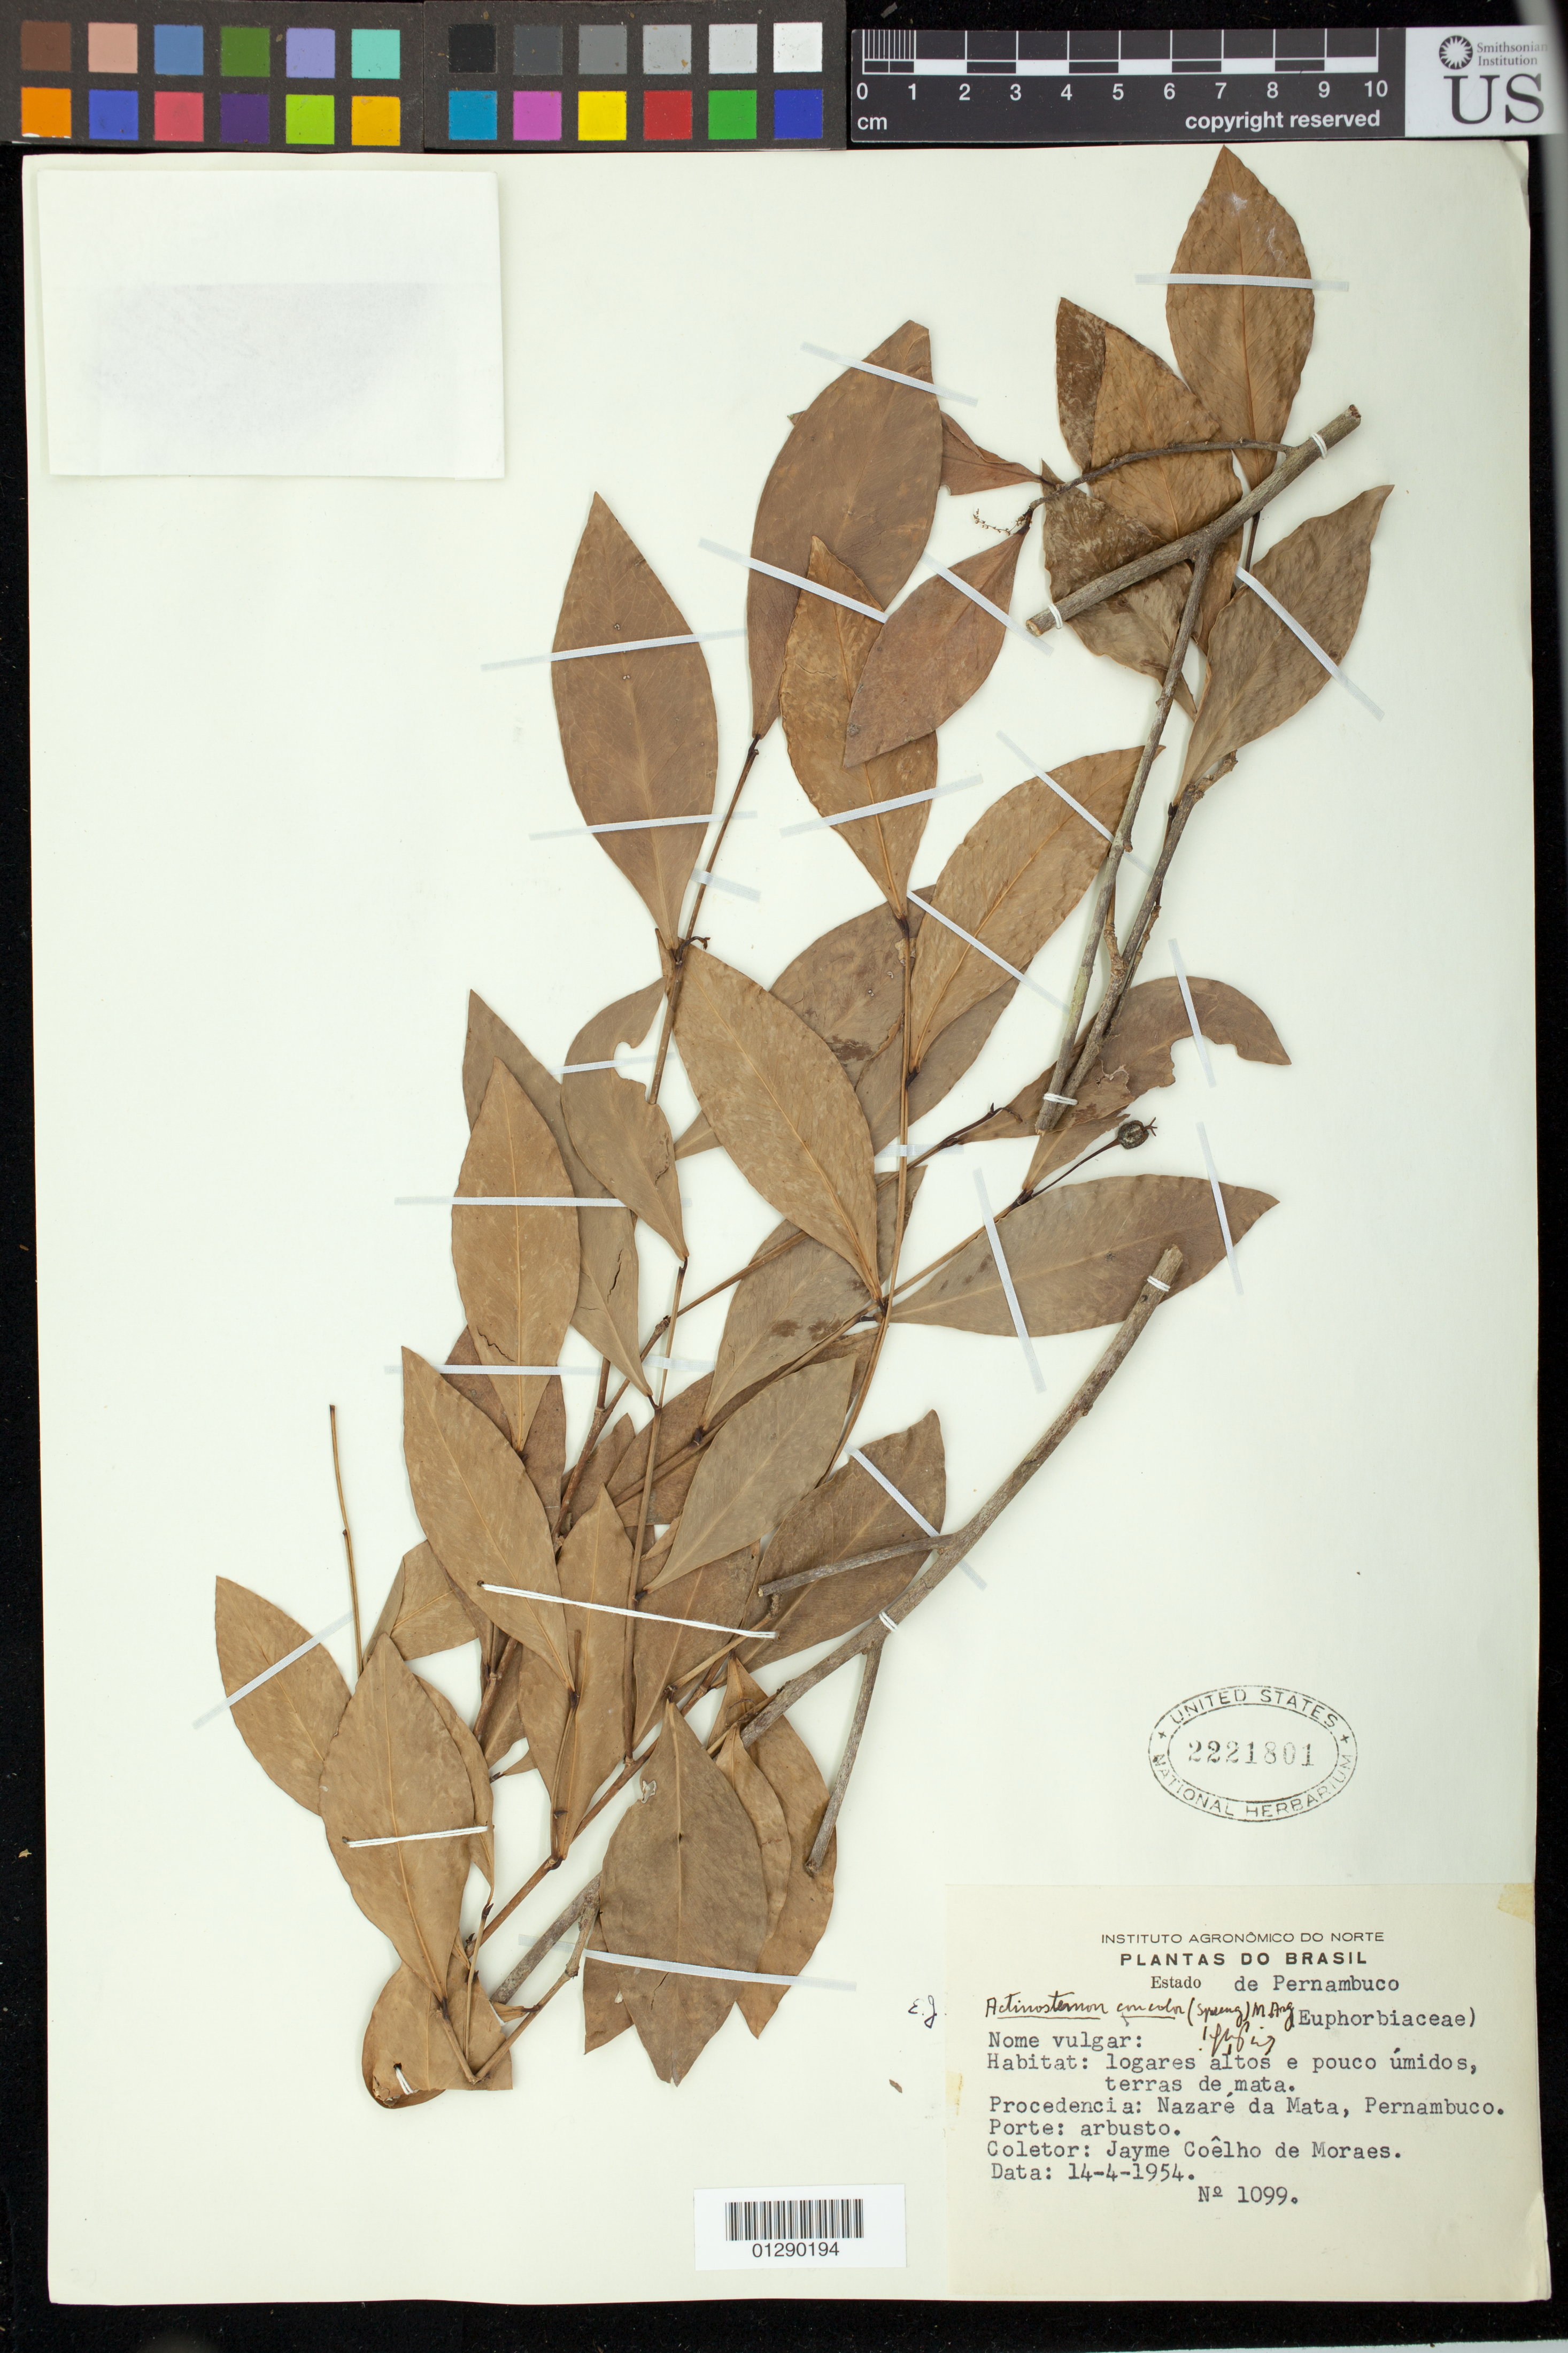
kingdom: Plantae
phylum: Tracheophyta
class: Magnoliopsida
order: Malpighiales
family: Euphorbiaceae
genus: Actinostemon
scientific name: Actinostemon concolor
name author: (Spreng.) Müll. Arg.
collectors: J. Moraes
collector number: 1099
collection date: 1954-04-14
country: Brazil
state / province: Pernambuco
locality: Nazare da Mata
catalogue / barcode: US 2221801